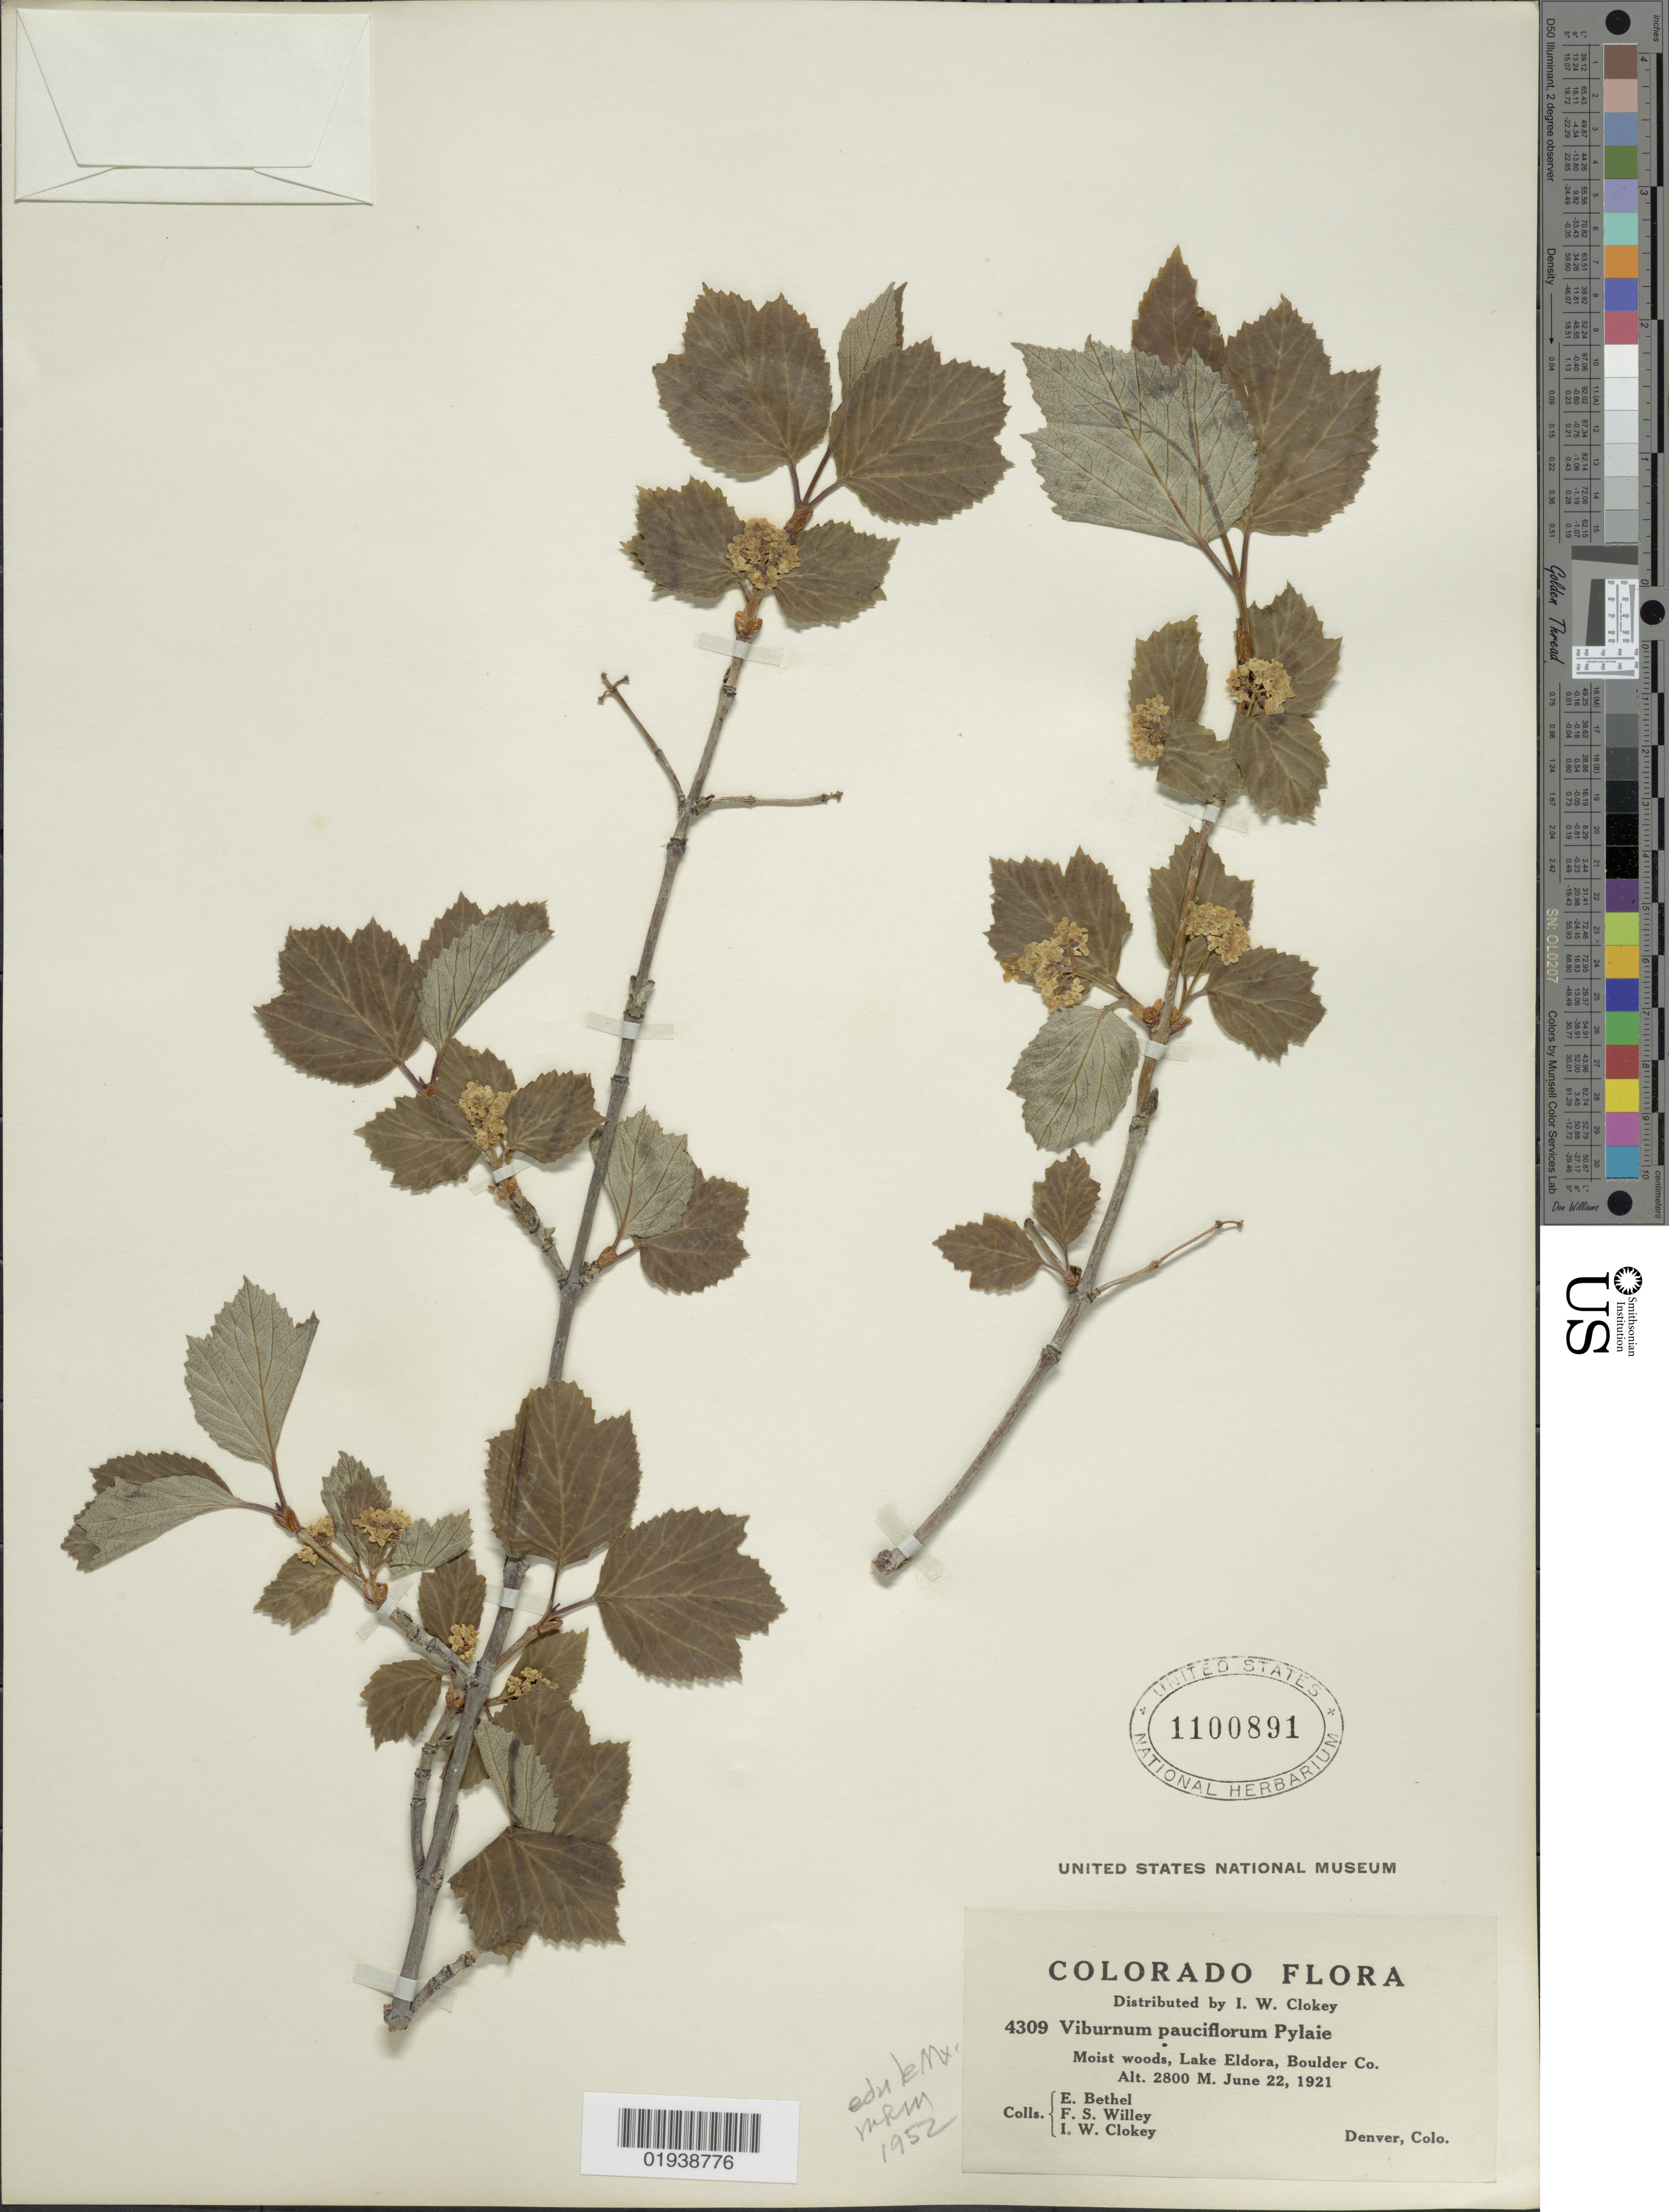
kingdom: Plantae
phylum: Tracheophyta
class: Magnoliopsida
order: Dipsacales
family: Viburnaceae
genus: Viburnum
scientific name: Viburnum edule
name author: (Michx.) Raf.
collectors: E. Bethel, F. Willey & I. W. Clokey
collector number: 4309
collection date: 1921-06-22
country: United States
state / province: Colorado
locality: Moist woods, Lake Eldora, Boulder Co.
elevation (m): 2800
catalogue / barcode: US 1100891